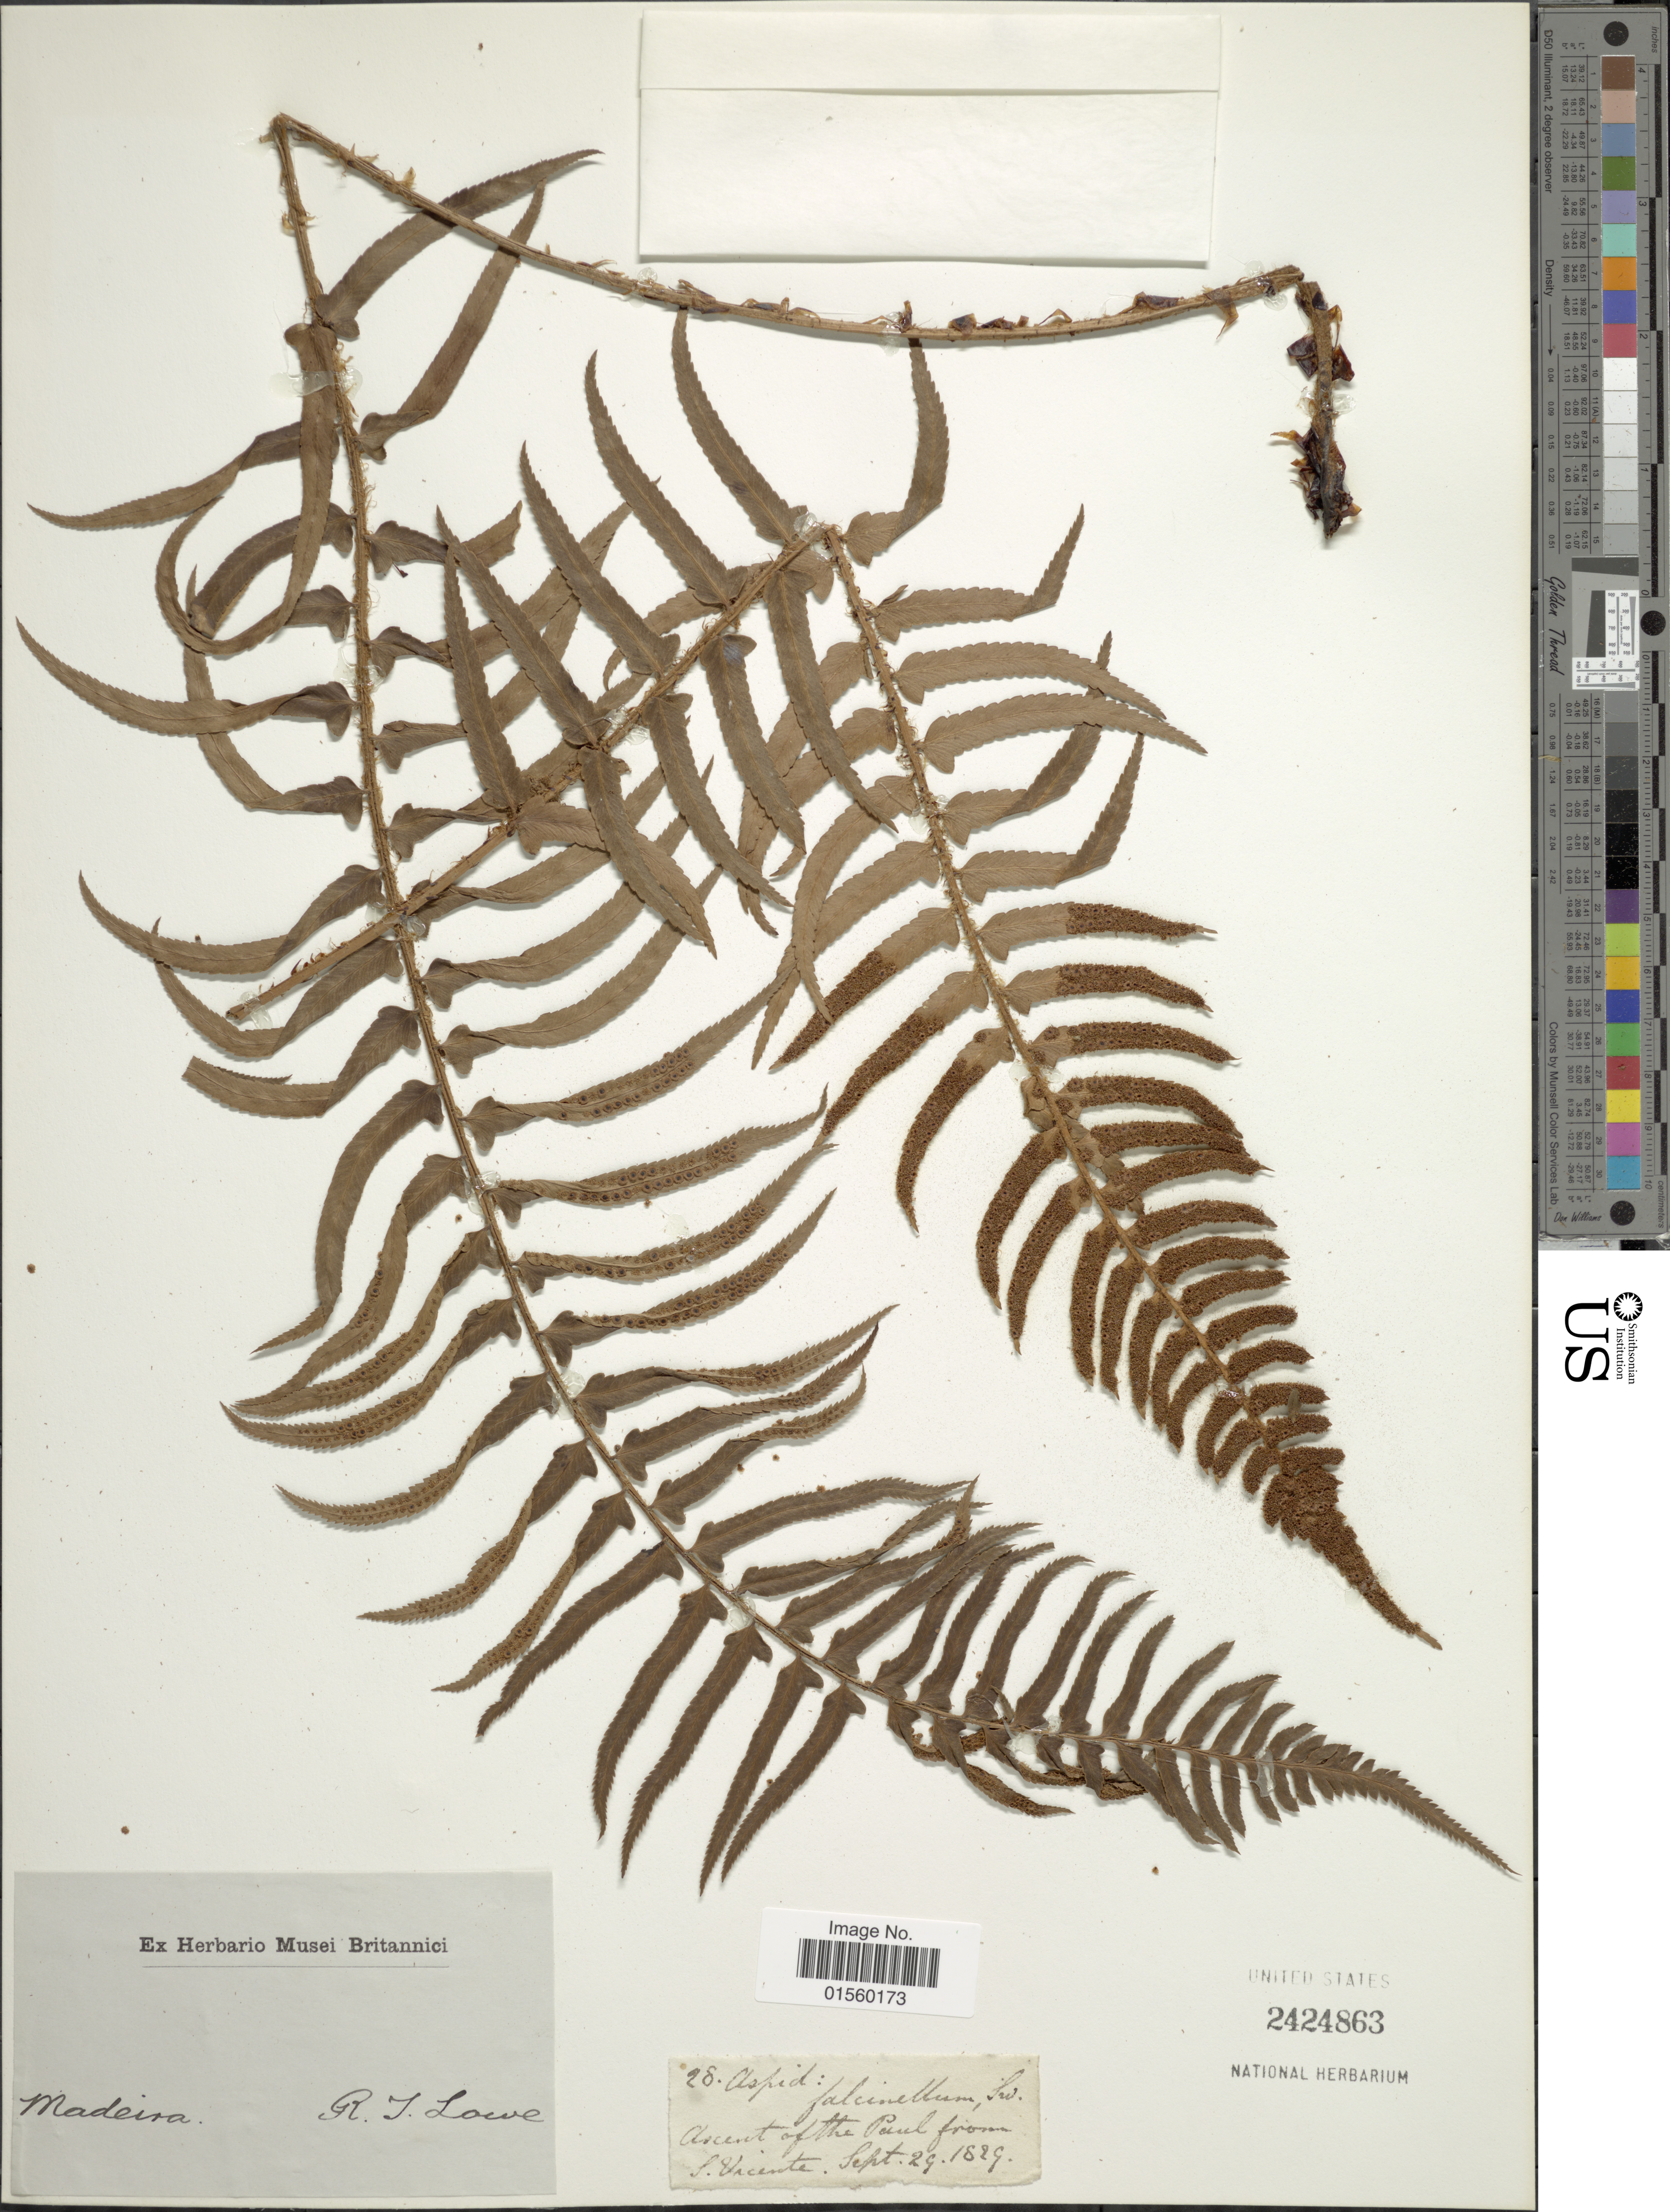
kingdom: Plantae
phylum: Tracheophyta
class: Polypodiopsida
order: Polypodiales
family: Dryopteridaceae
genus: Polystichum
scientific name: Polystichum falcinellum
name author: C. Presl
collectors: R. T. Lowe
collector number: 28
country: Portugal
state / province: Madeira (Aut. Reg.)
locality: Ascent of the Paul from S. Vicente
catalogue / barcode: US 2424863